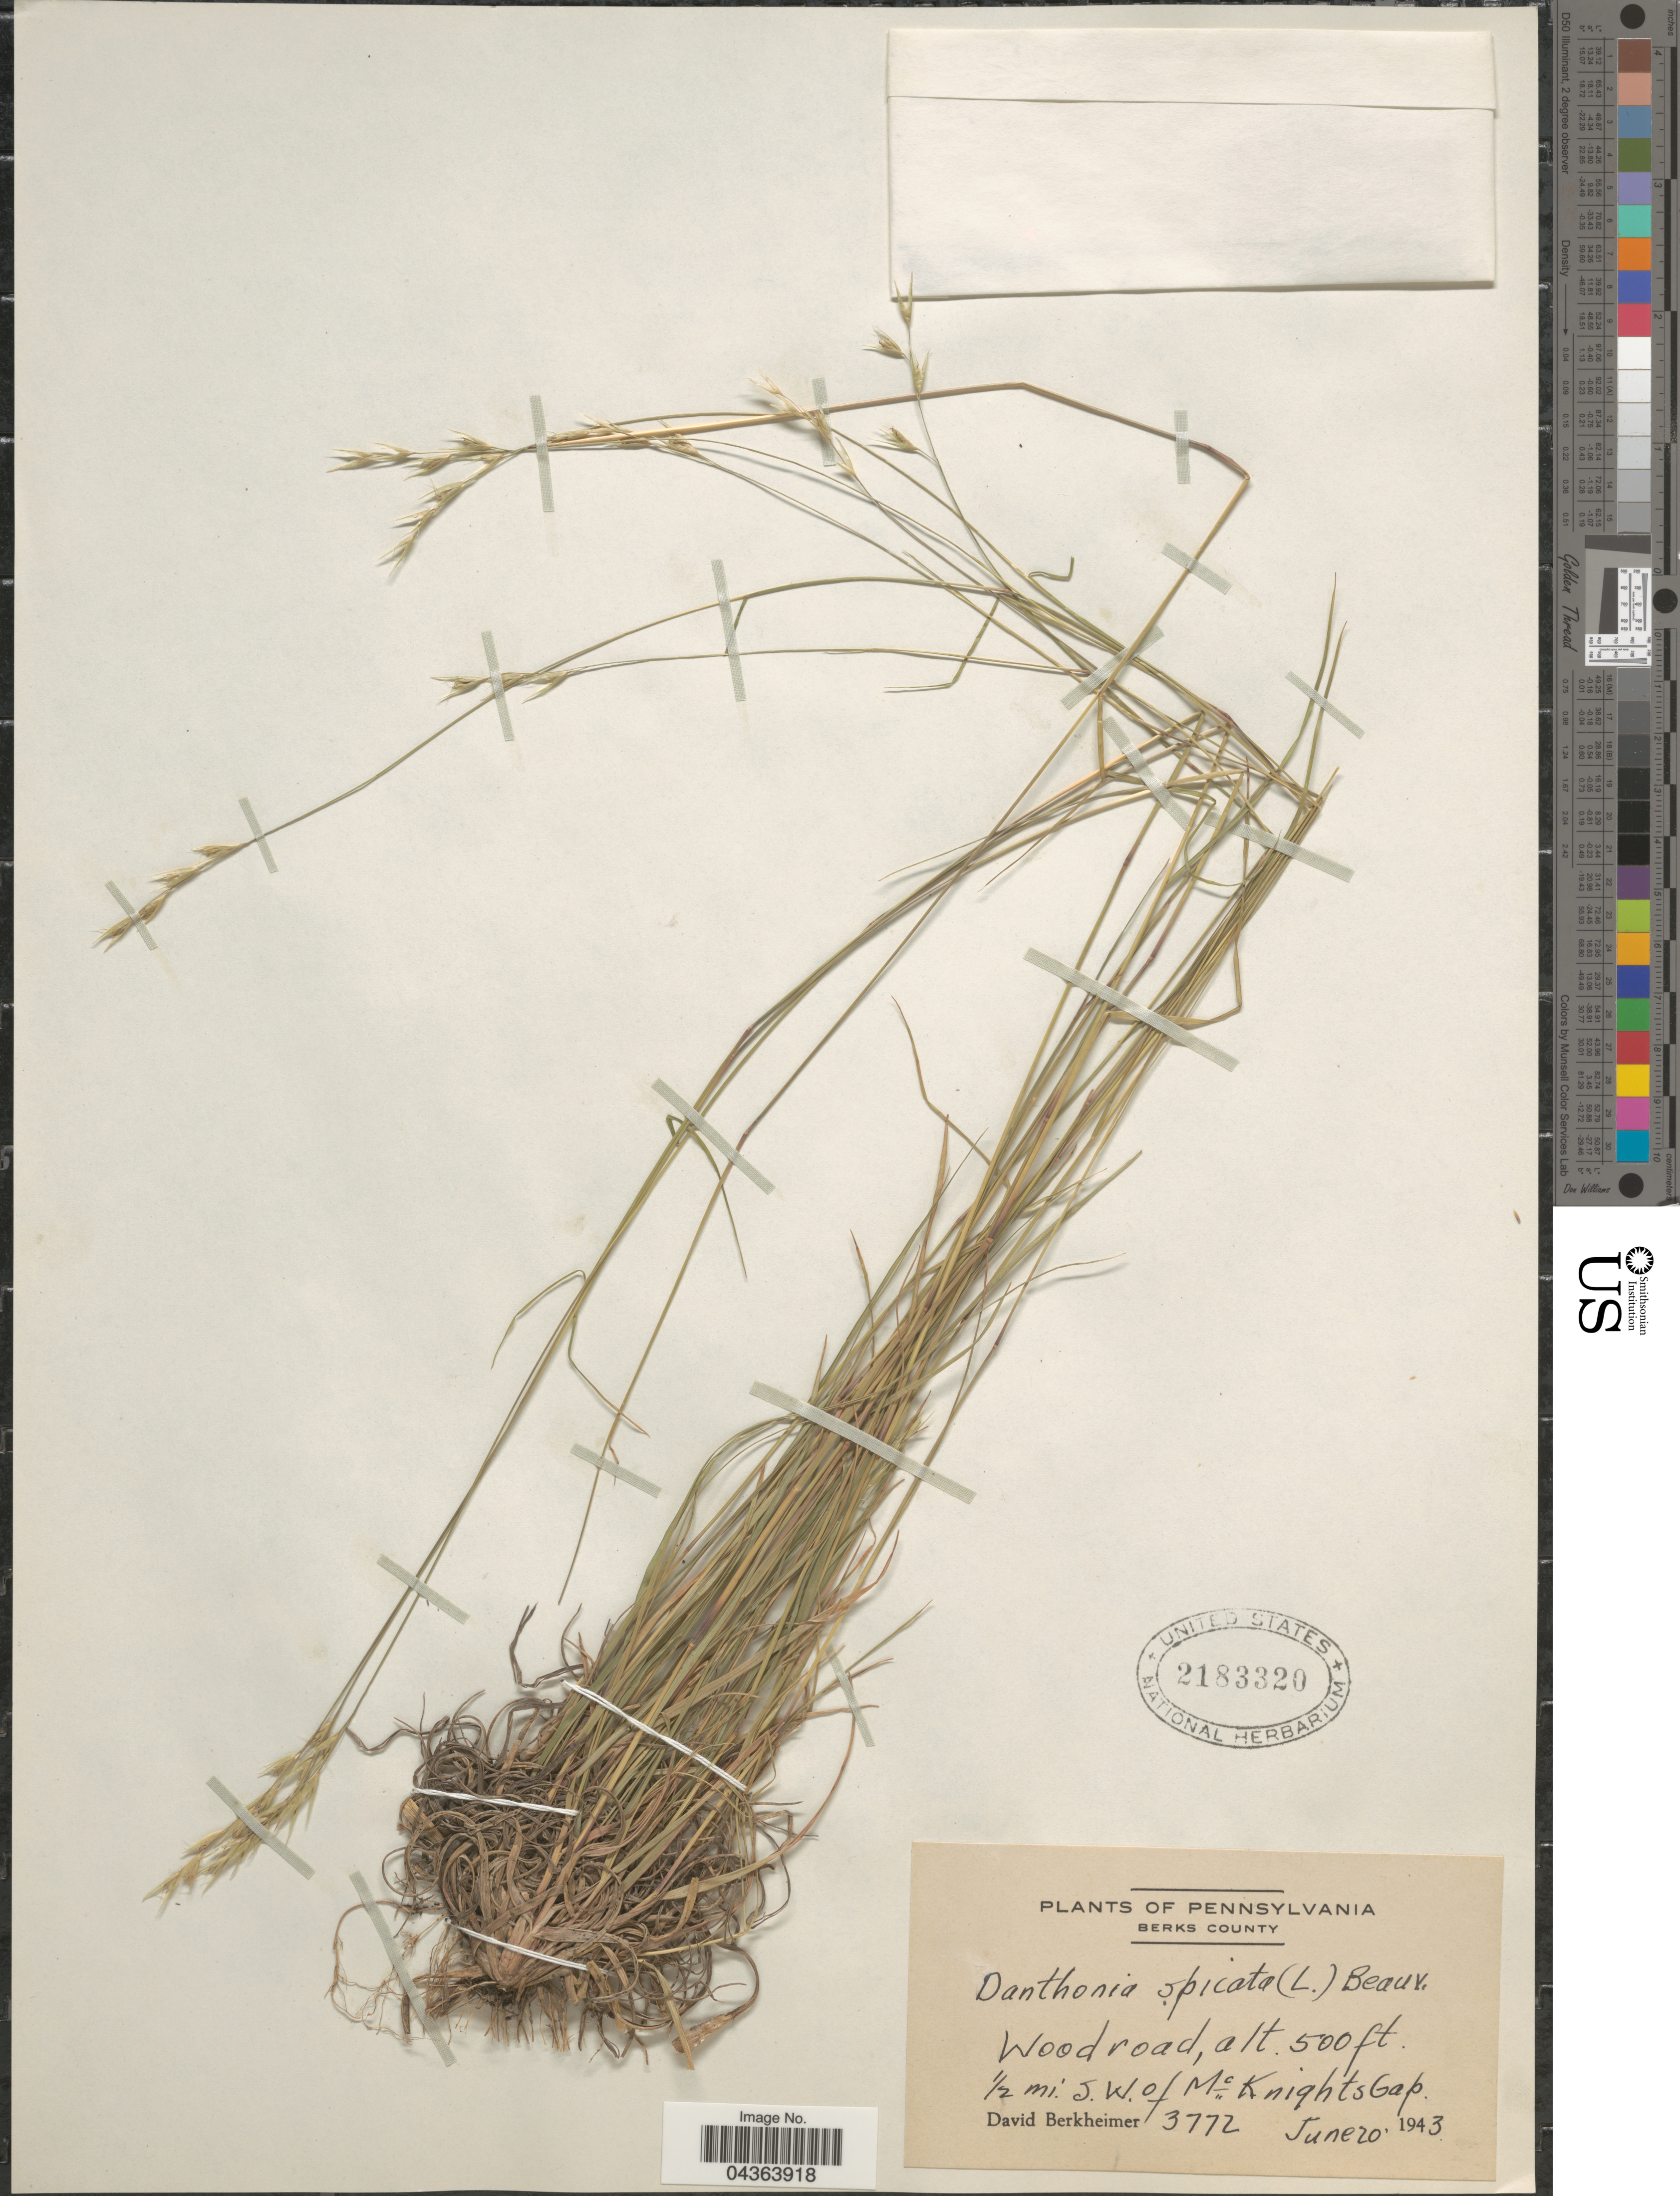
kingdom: Plantae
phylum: Tracheophyta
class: Liliopsida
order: Poales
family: Poaceae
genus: Danthonia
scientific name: Danthonia spicata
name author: (L.) P. Beauv. ex Roem. & Schult.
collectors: D. Berkheimer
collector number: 3772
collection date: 1943-06-20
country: United States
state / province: Pennsylvania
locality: Berks County. Wood road. ½ mi. S.W. of Mc Knights Gap.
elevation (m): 152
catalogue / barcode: US 2183320